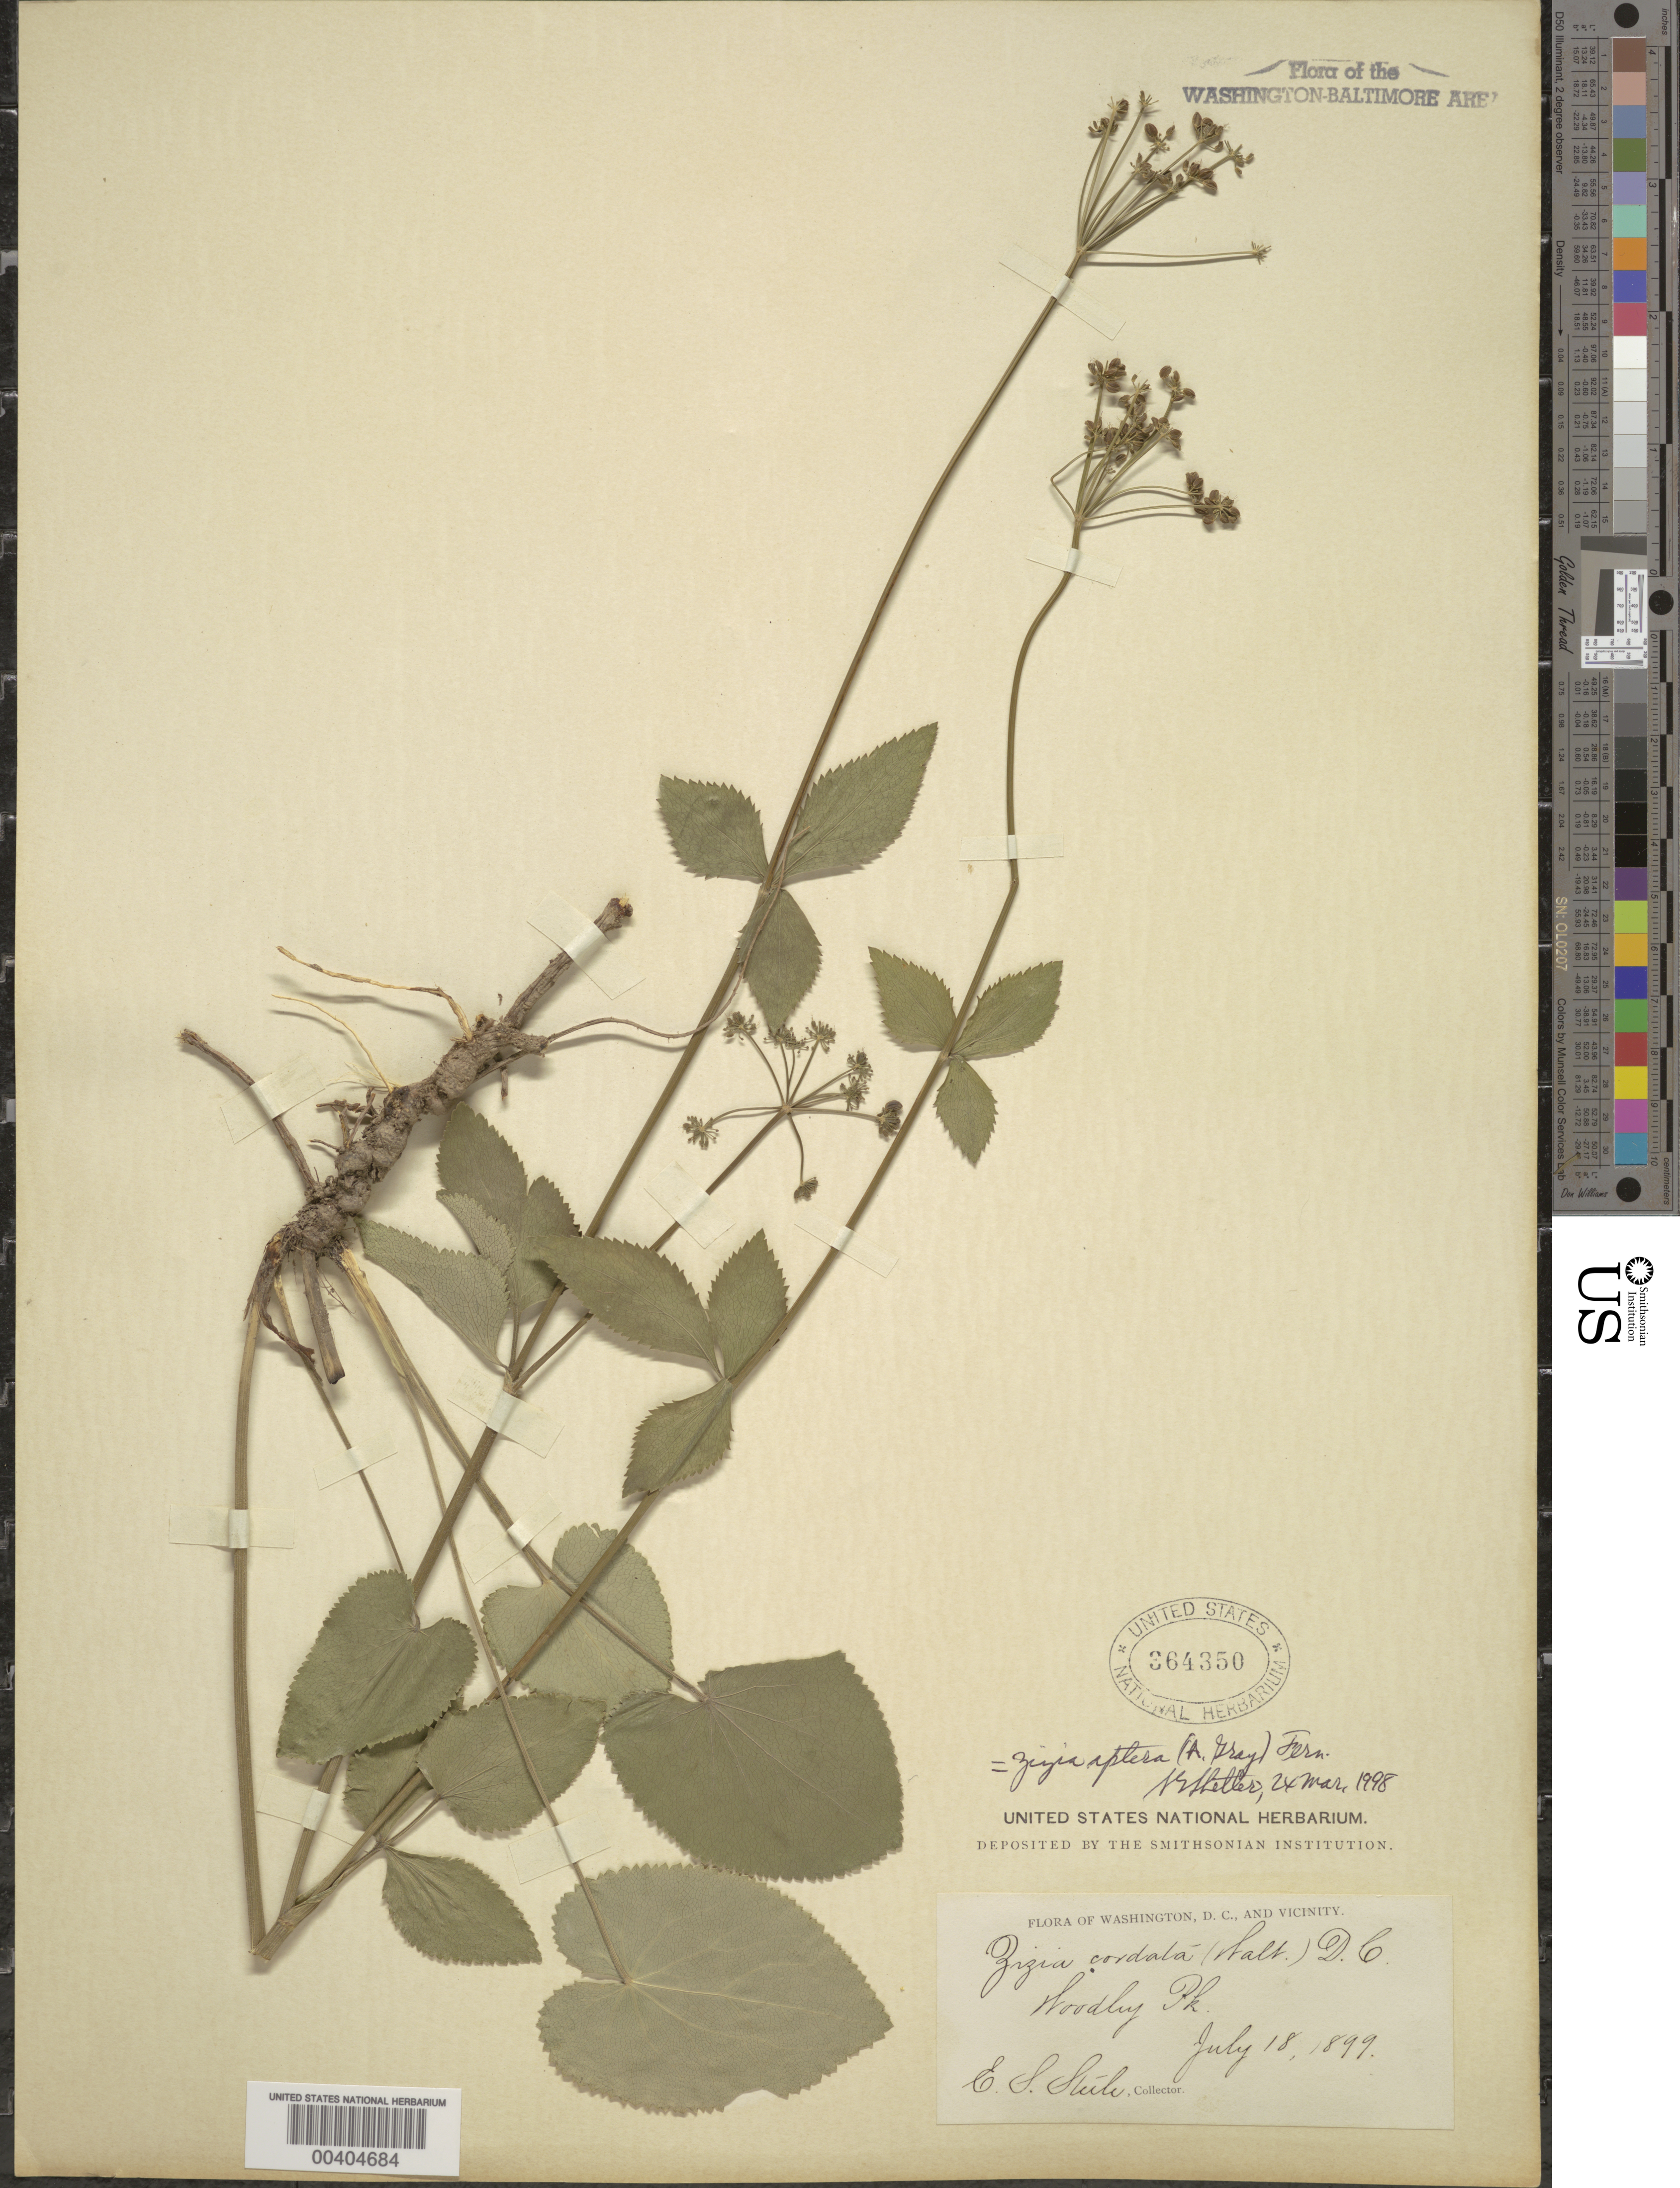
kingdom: Plantae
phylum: Tracheophyta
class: Magnoliopsida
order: Apiales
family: Apiaceae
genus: Zizia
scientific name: Zizia aptera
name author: (A. Gray) Fernald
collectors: E. Steele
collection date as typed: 18 Jul 1899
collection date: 1899-07-18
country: United States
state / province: District of Columbia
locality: Woodley Park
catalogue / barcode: US 364350